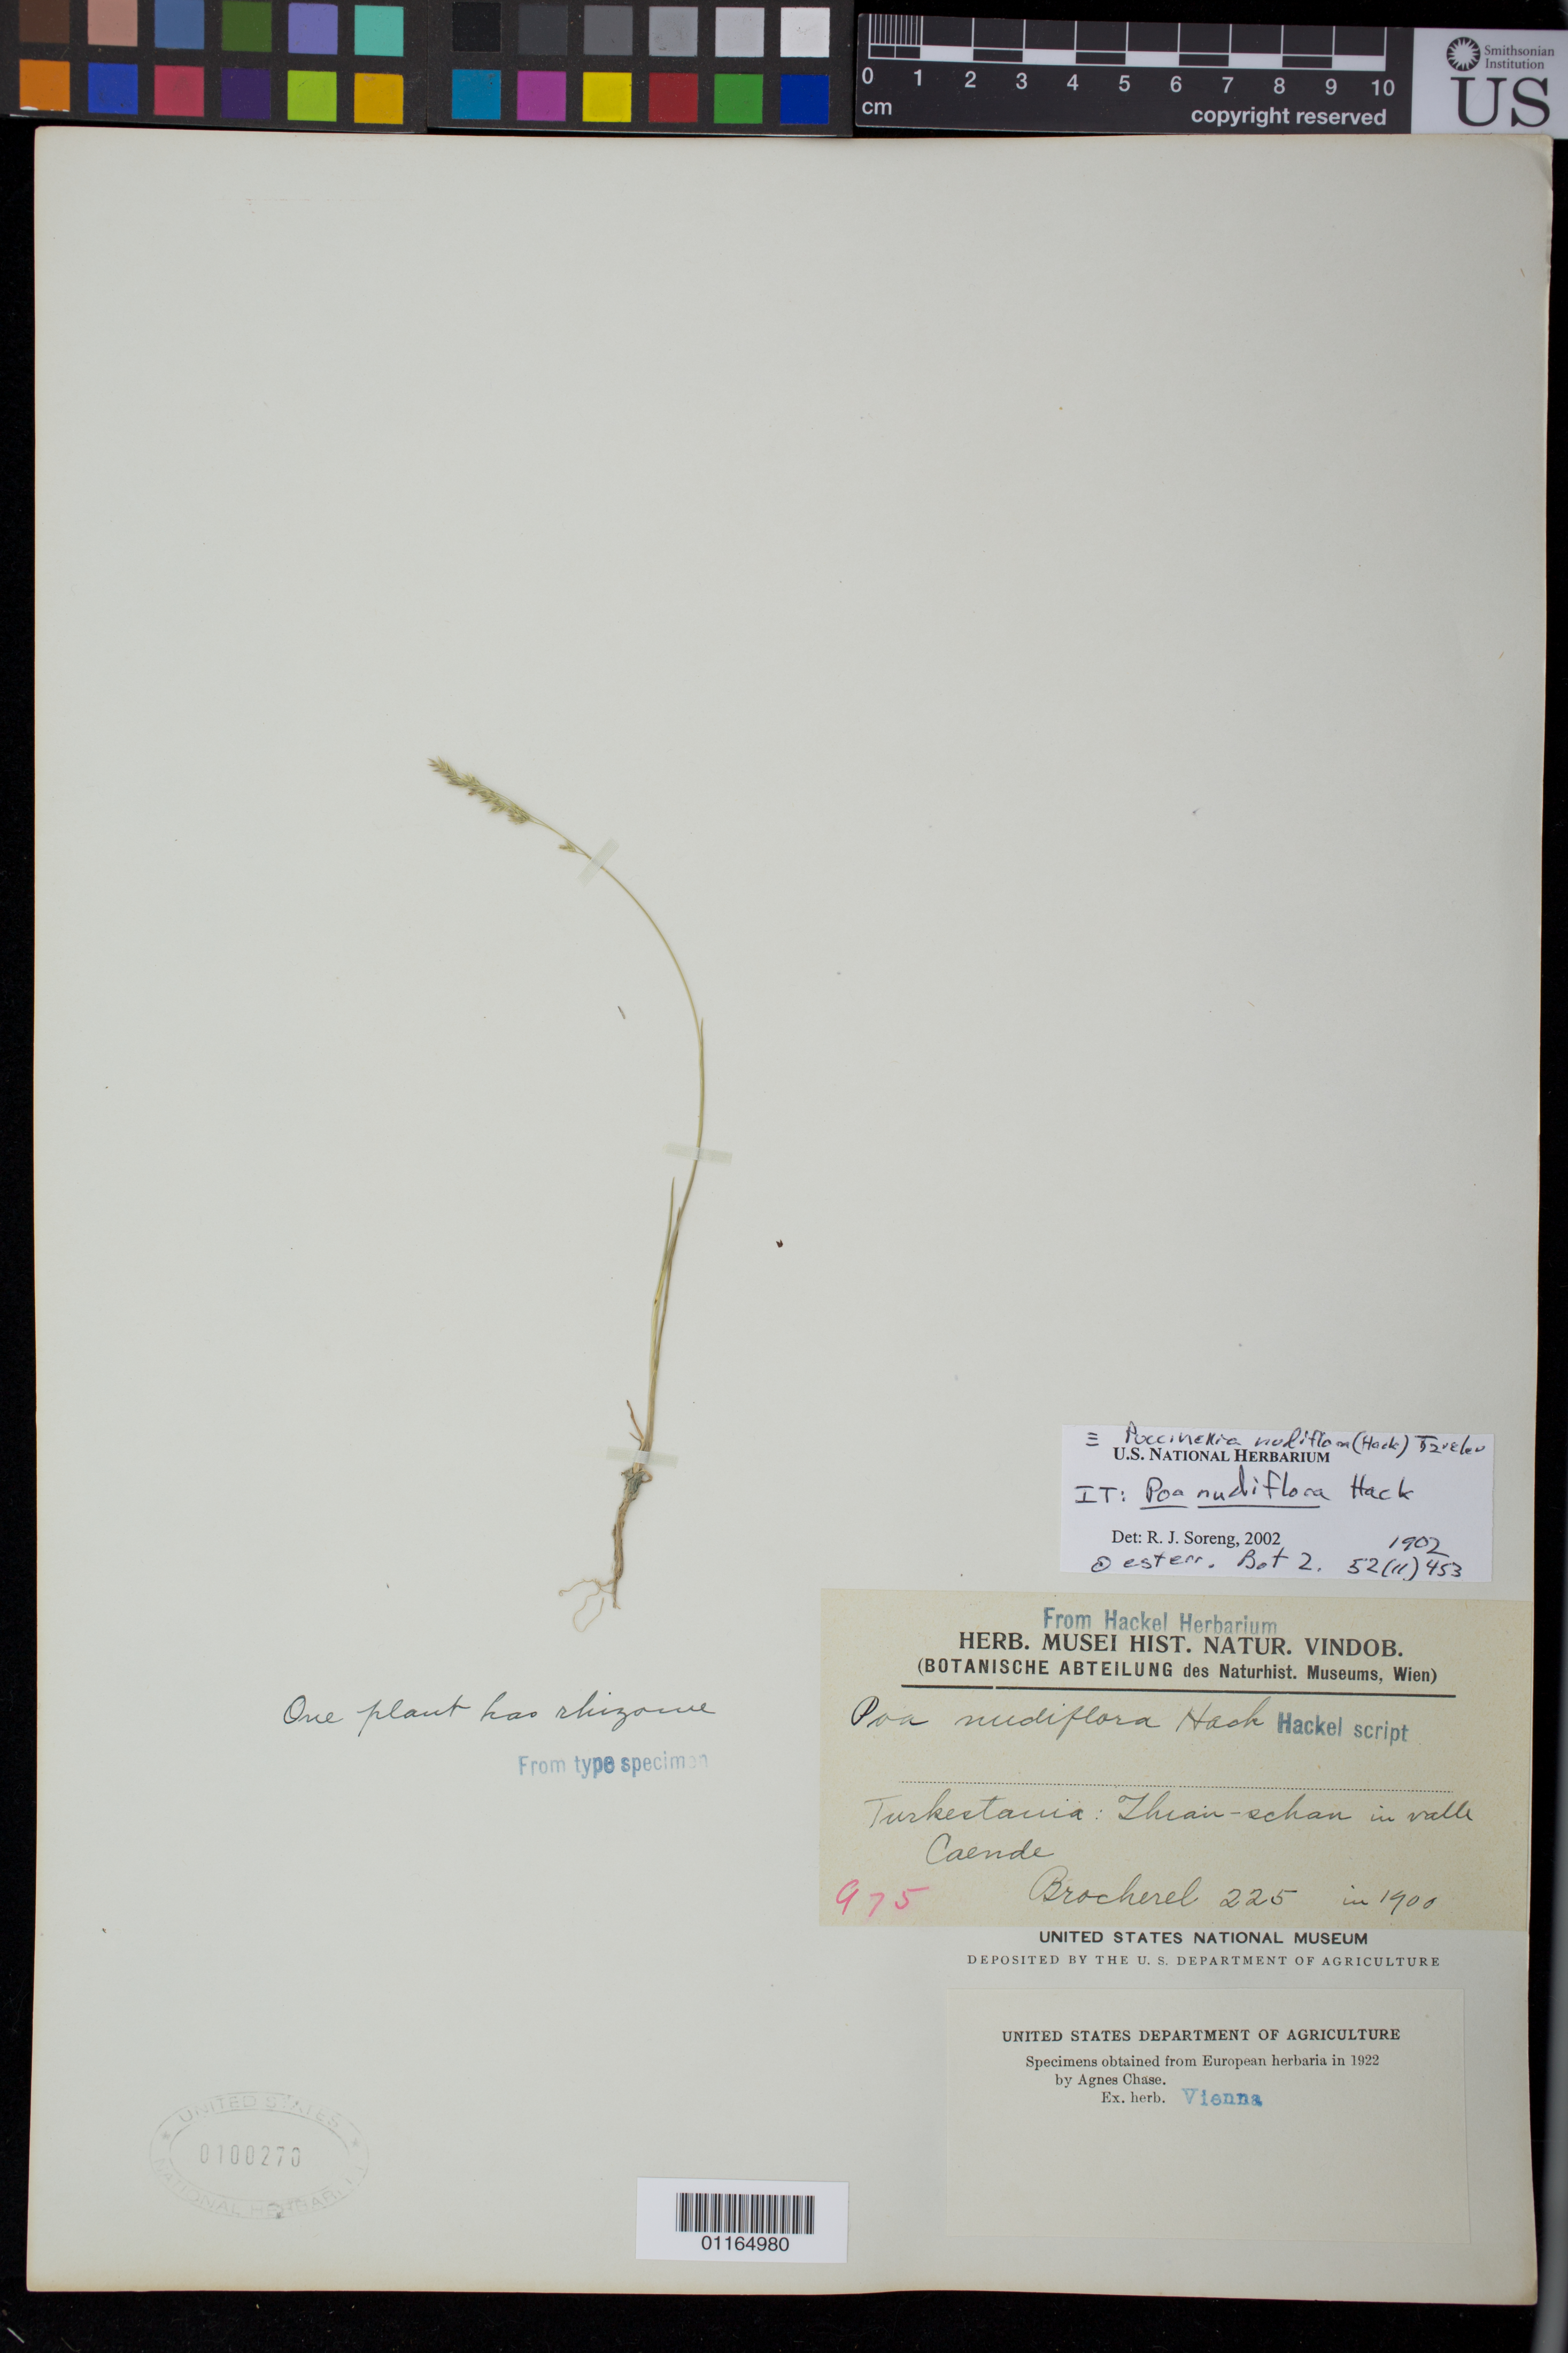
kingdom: Plantae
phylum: Tracheophyta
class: Liliopsida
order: Poales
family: Poaceae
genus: Poa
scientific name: Poa nudiflora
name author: Hack.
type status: Isotype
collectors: -. Brocherel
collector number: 225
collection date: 1900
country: Turkmenistan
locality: Turkestania: Thian-shan in valle Caende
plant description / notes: Fragment of type specimen ex herb. Hackel (Vienna).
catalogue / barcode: US 100270